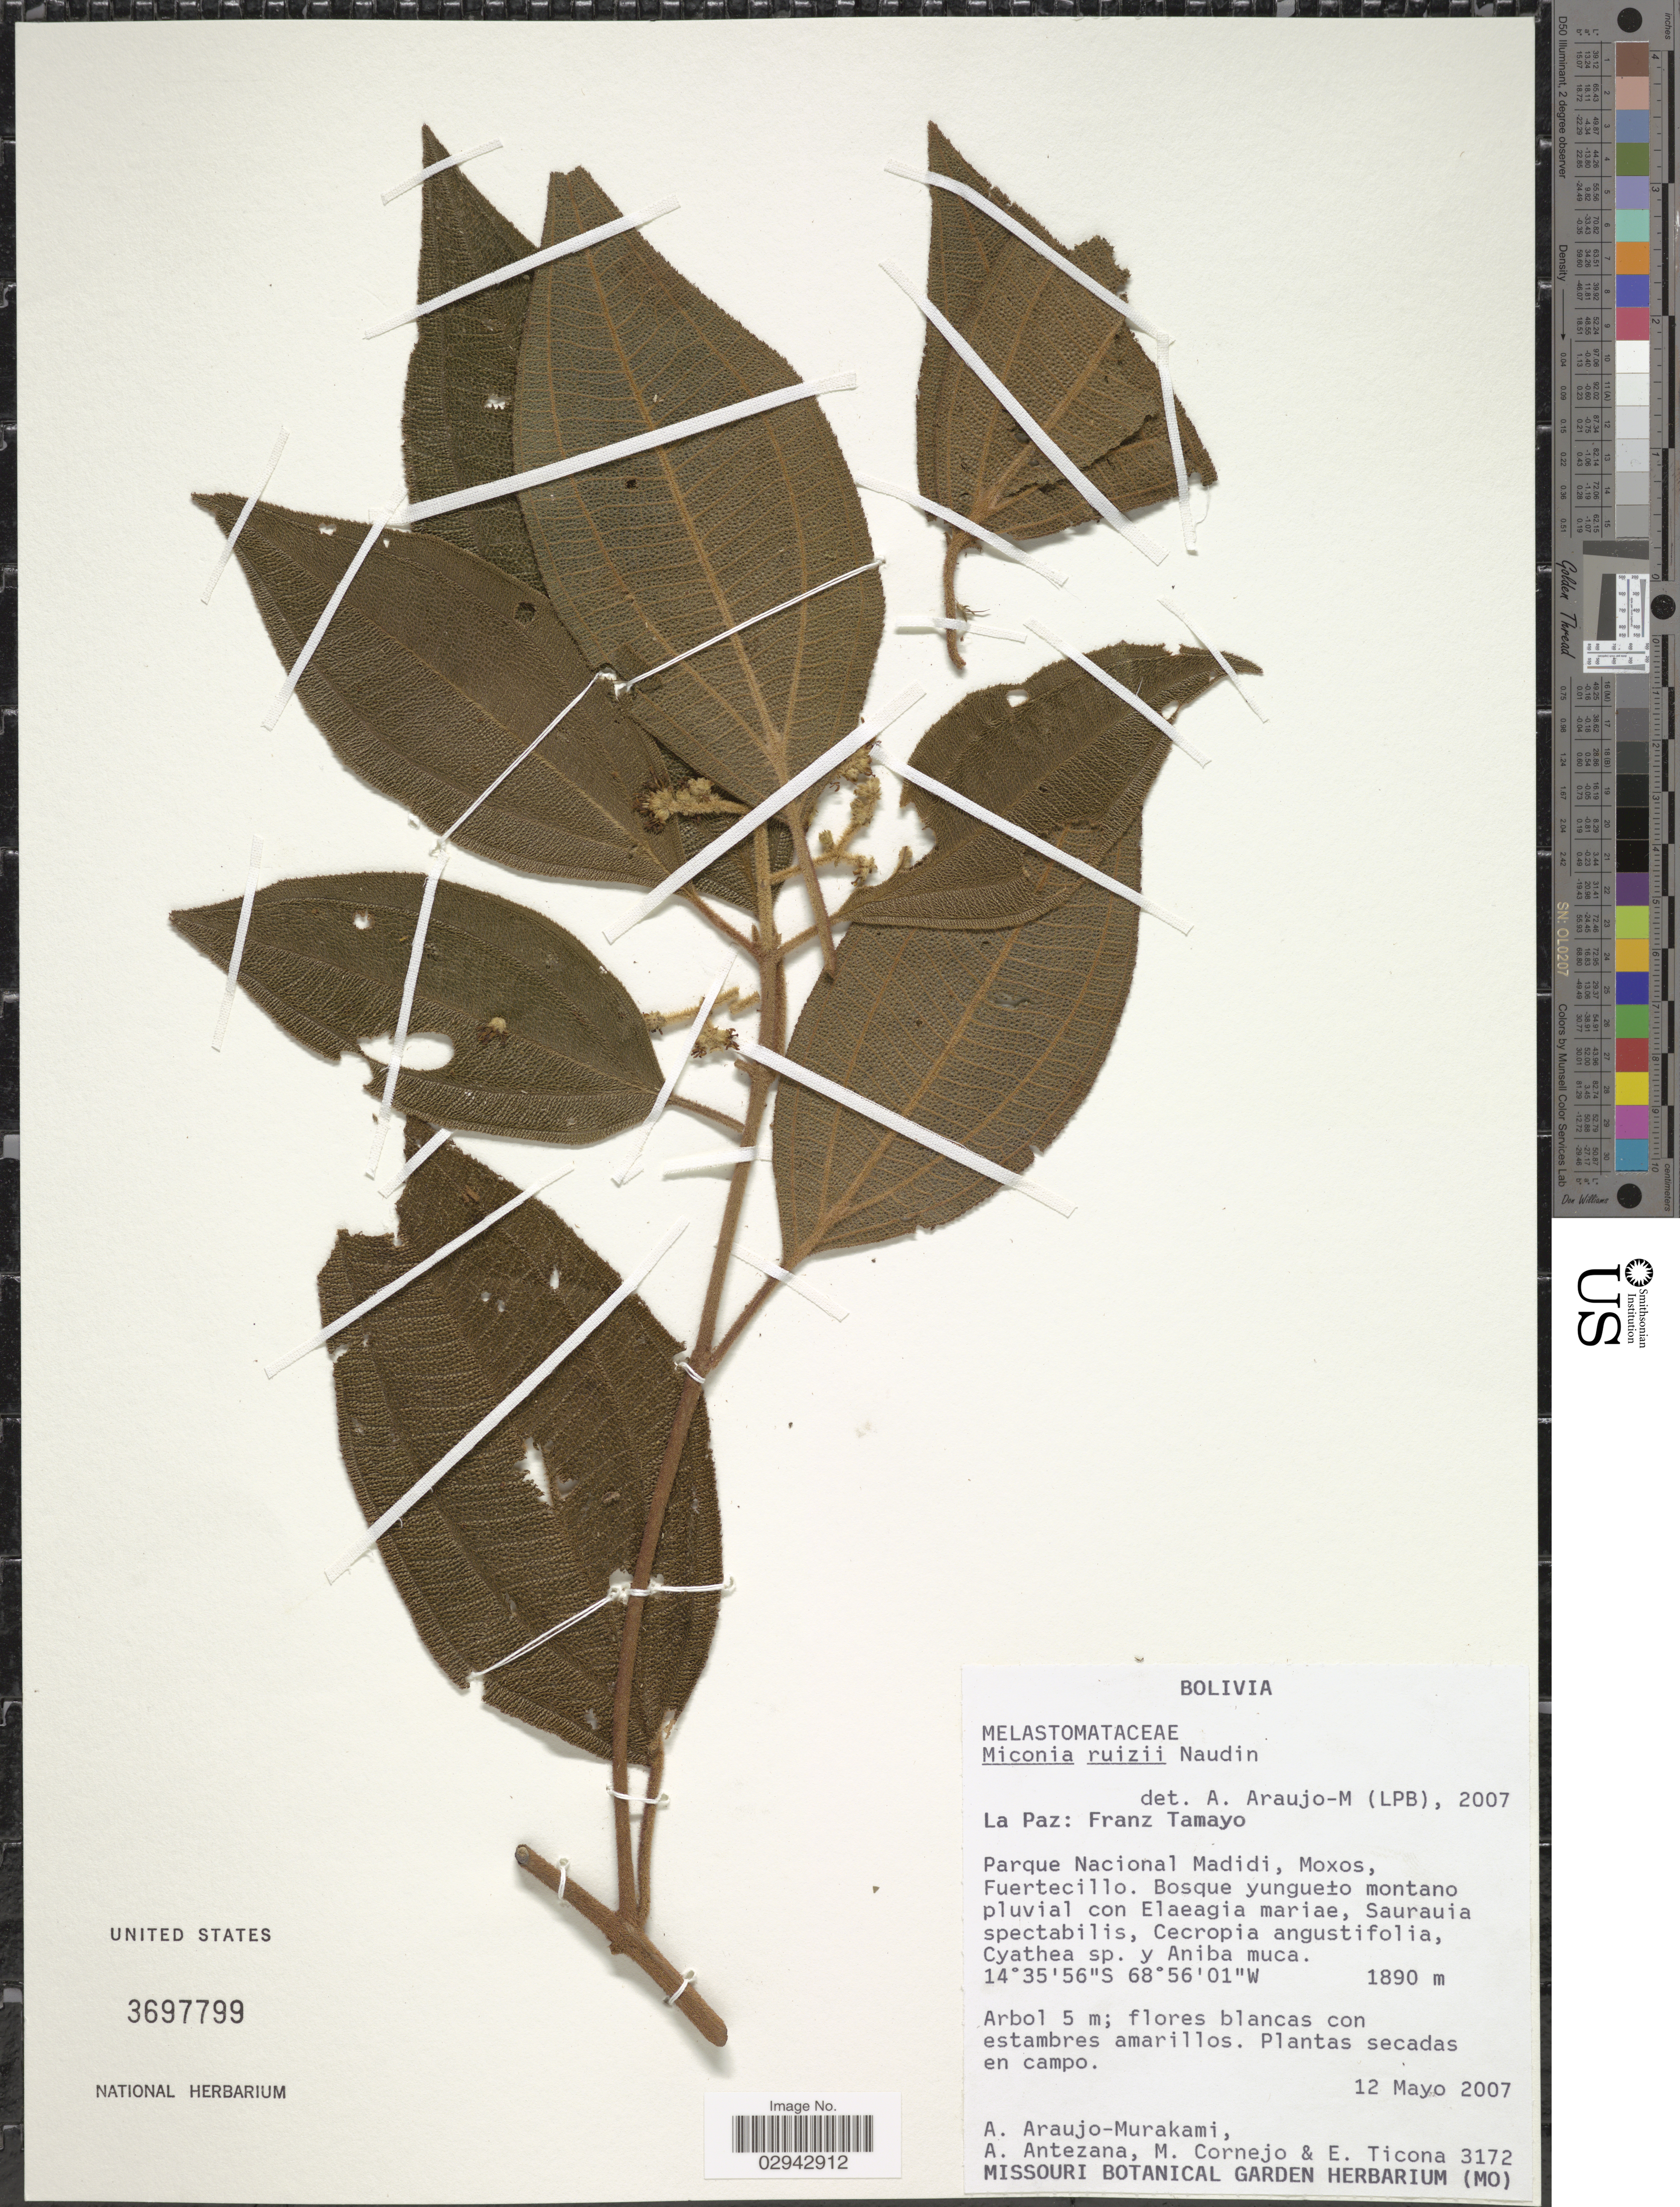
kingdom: Plantae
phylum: Tracheophyta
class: Magnoliopsida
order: Myrtales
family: Melastomataceae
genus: Miconia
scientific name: Miconia ruizii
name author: Naudin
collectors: A. Araujo-Murakami, A. Antezana, M. Cornejo & E. Ticona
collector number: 3172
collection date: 2007-05-12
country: Bolivia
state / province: La Paz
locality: Franz Tamayo. Parque Nacional Madidi, Moxos, Fuertecillo.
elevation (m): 1890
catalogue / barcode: US 3697799